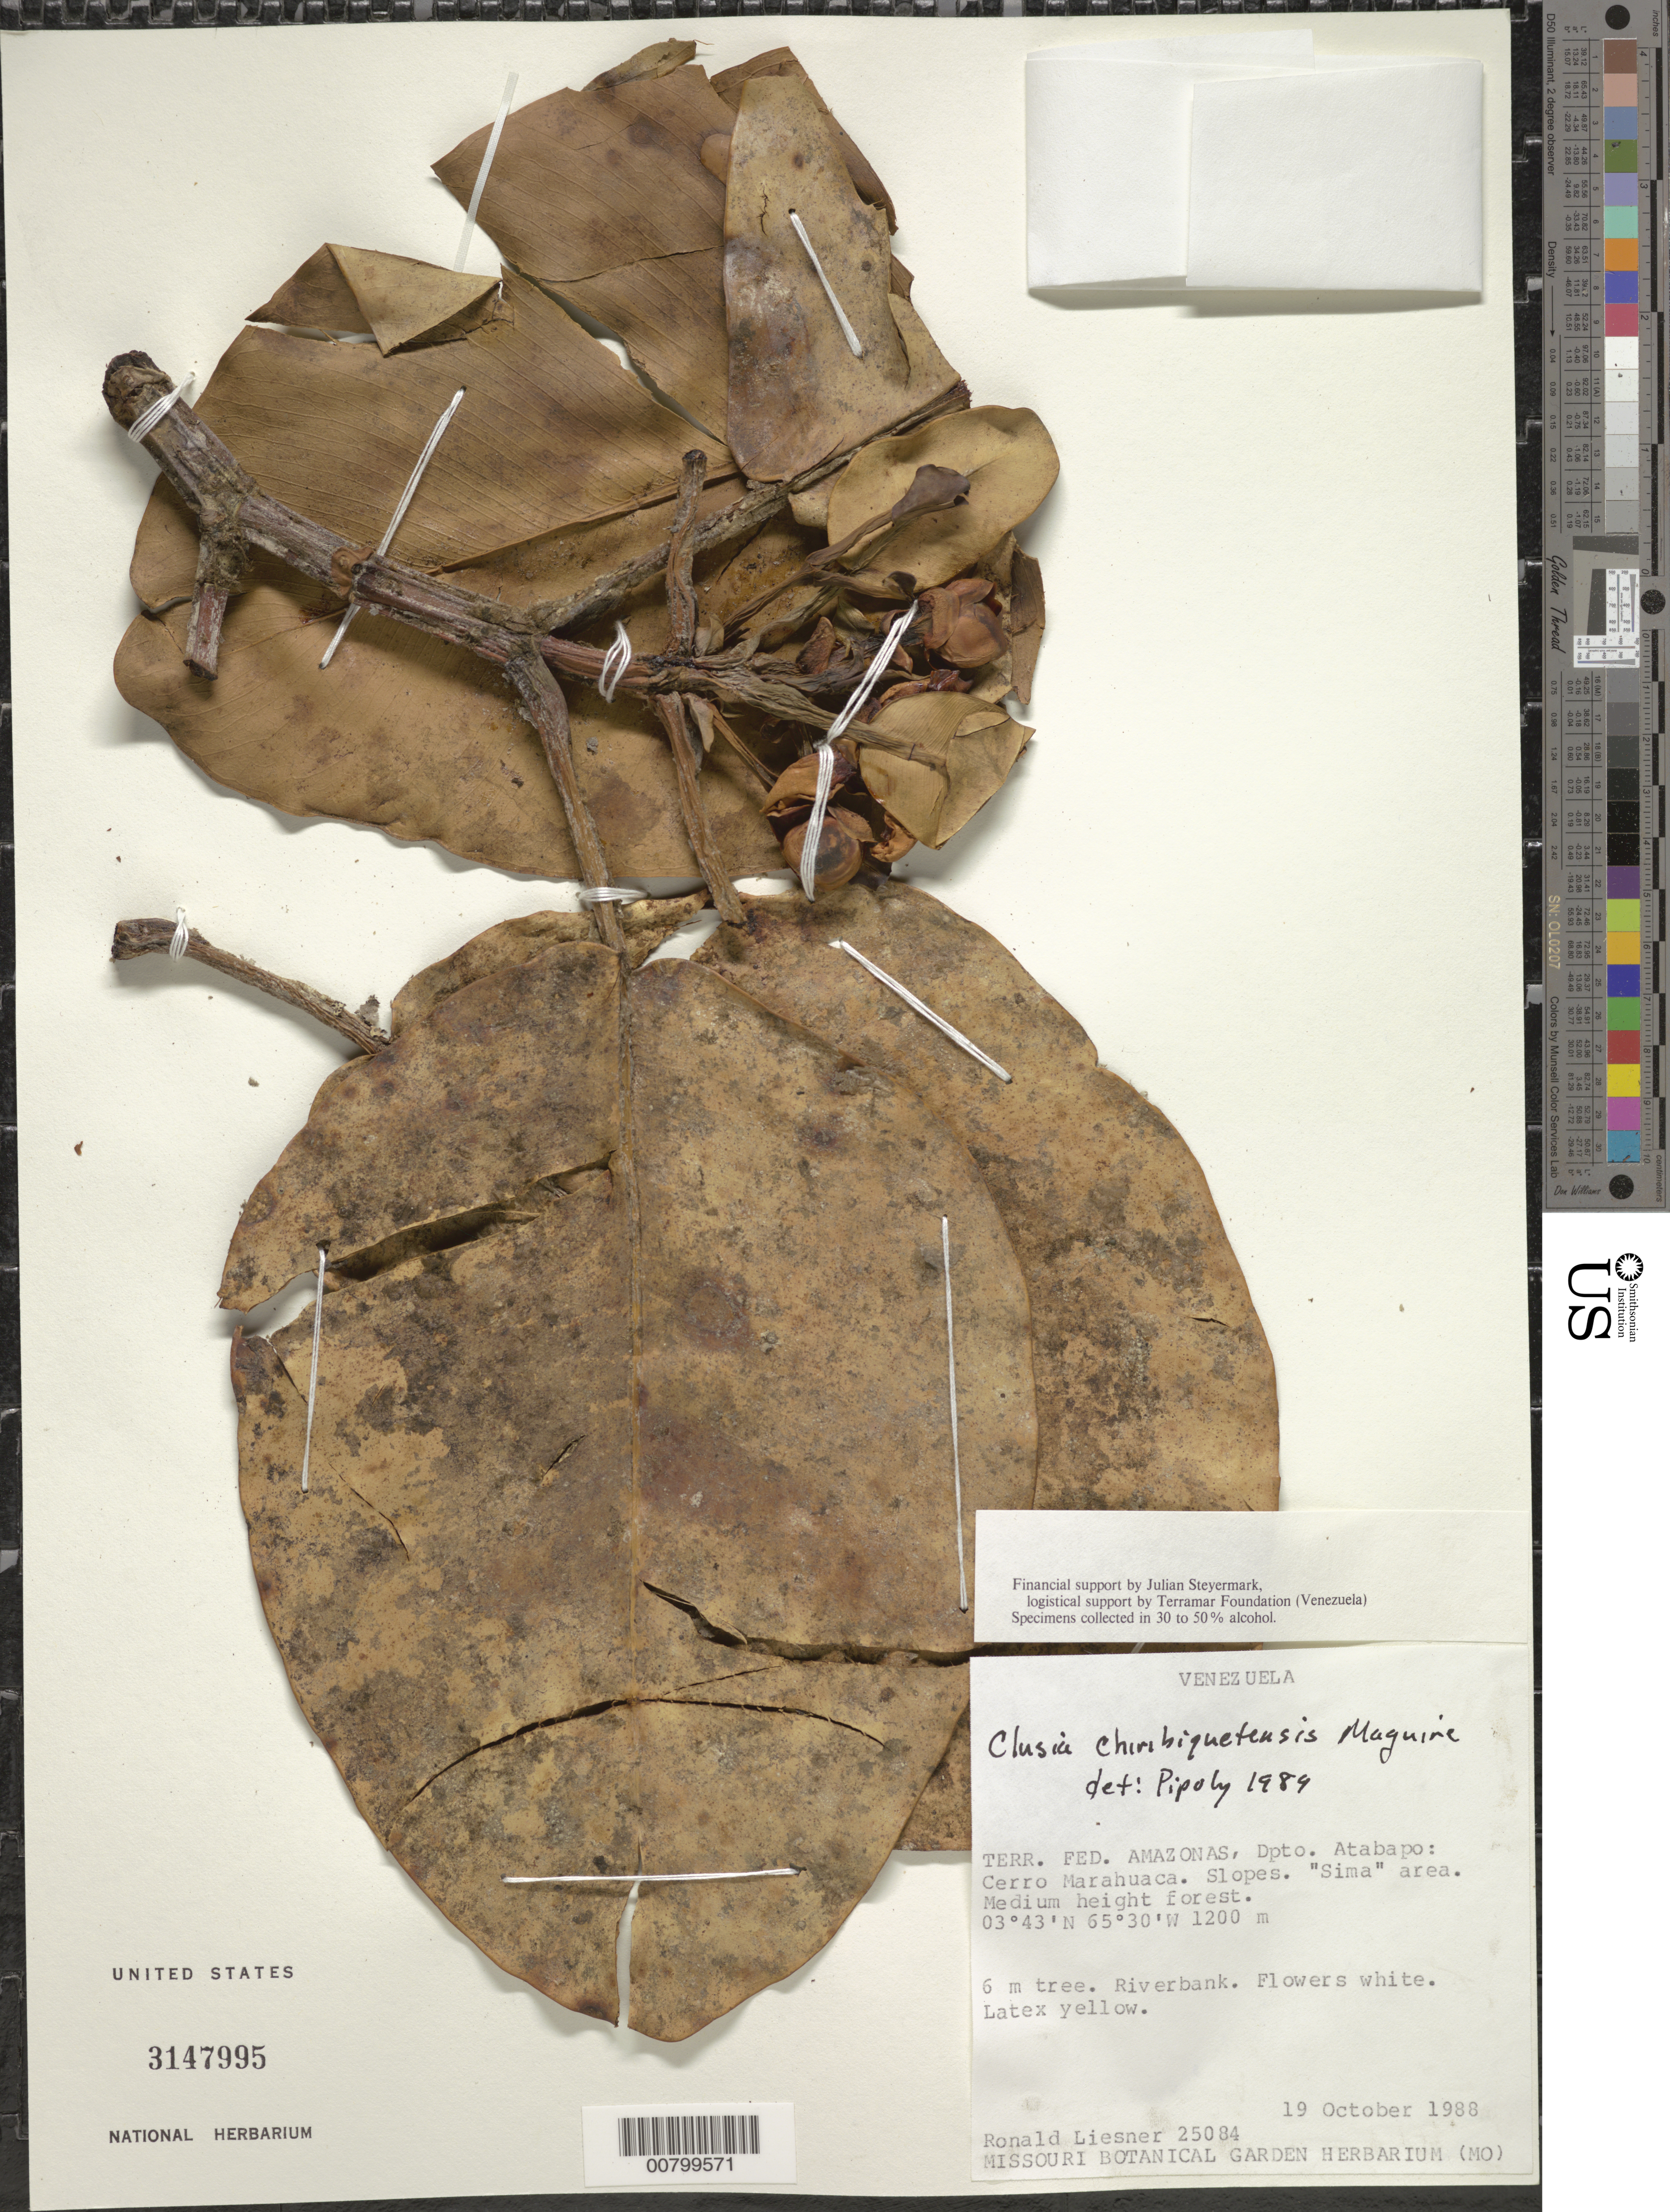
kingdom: Plantae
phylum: Tracheophyta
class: Magnoliopsida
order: Malpighiales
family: Clusiaceae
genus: Clusia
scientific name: Clusia chiribiquetensis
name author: Maguire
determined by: Pipoly, J. J., III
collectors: R. L. Liesner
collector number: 25084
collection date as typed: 19-Oct-88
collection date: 1988-10-19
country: Venezuela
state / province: Amazonas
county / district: Atabapo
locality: Cerro Marahuaca, "Sima" area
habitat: River bank, medium height forest, slopes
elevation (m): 1200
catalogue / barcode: US 3147995